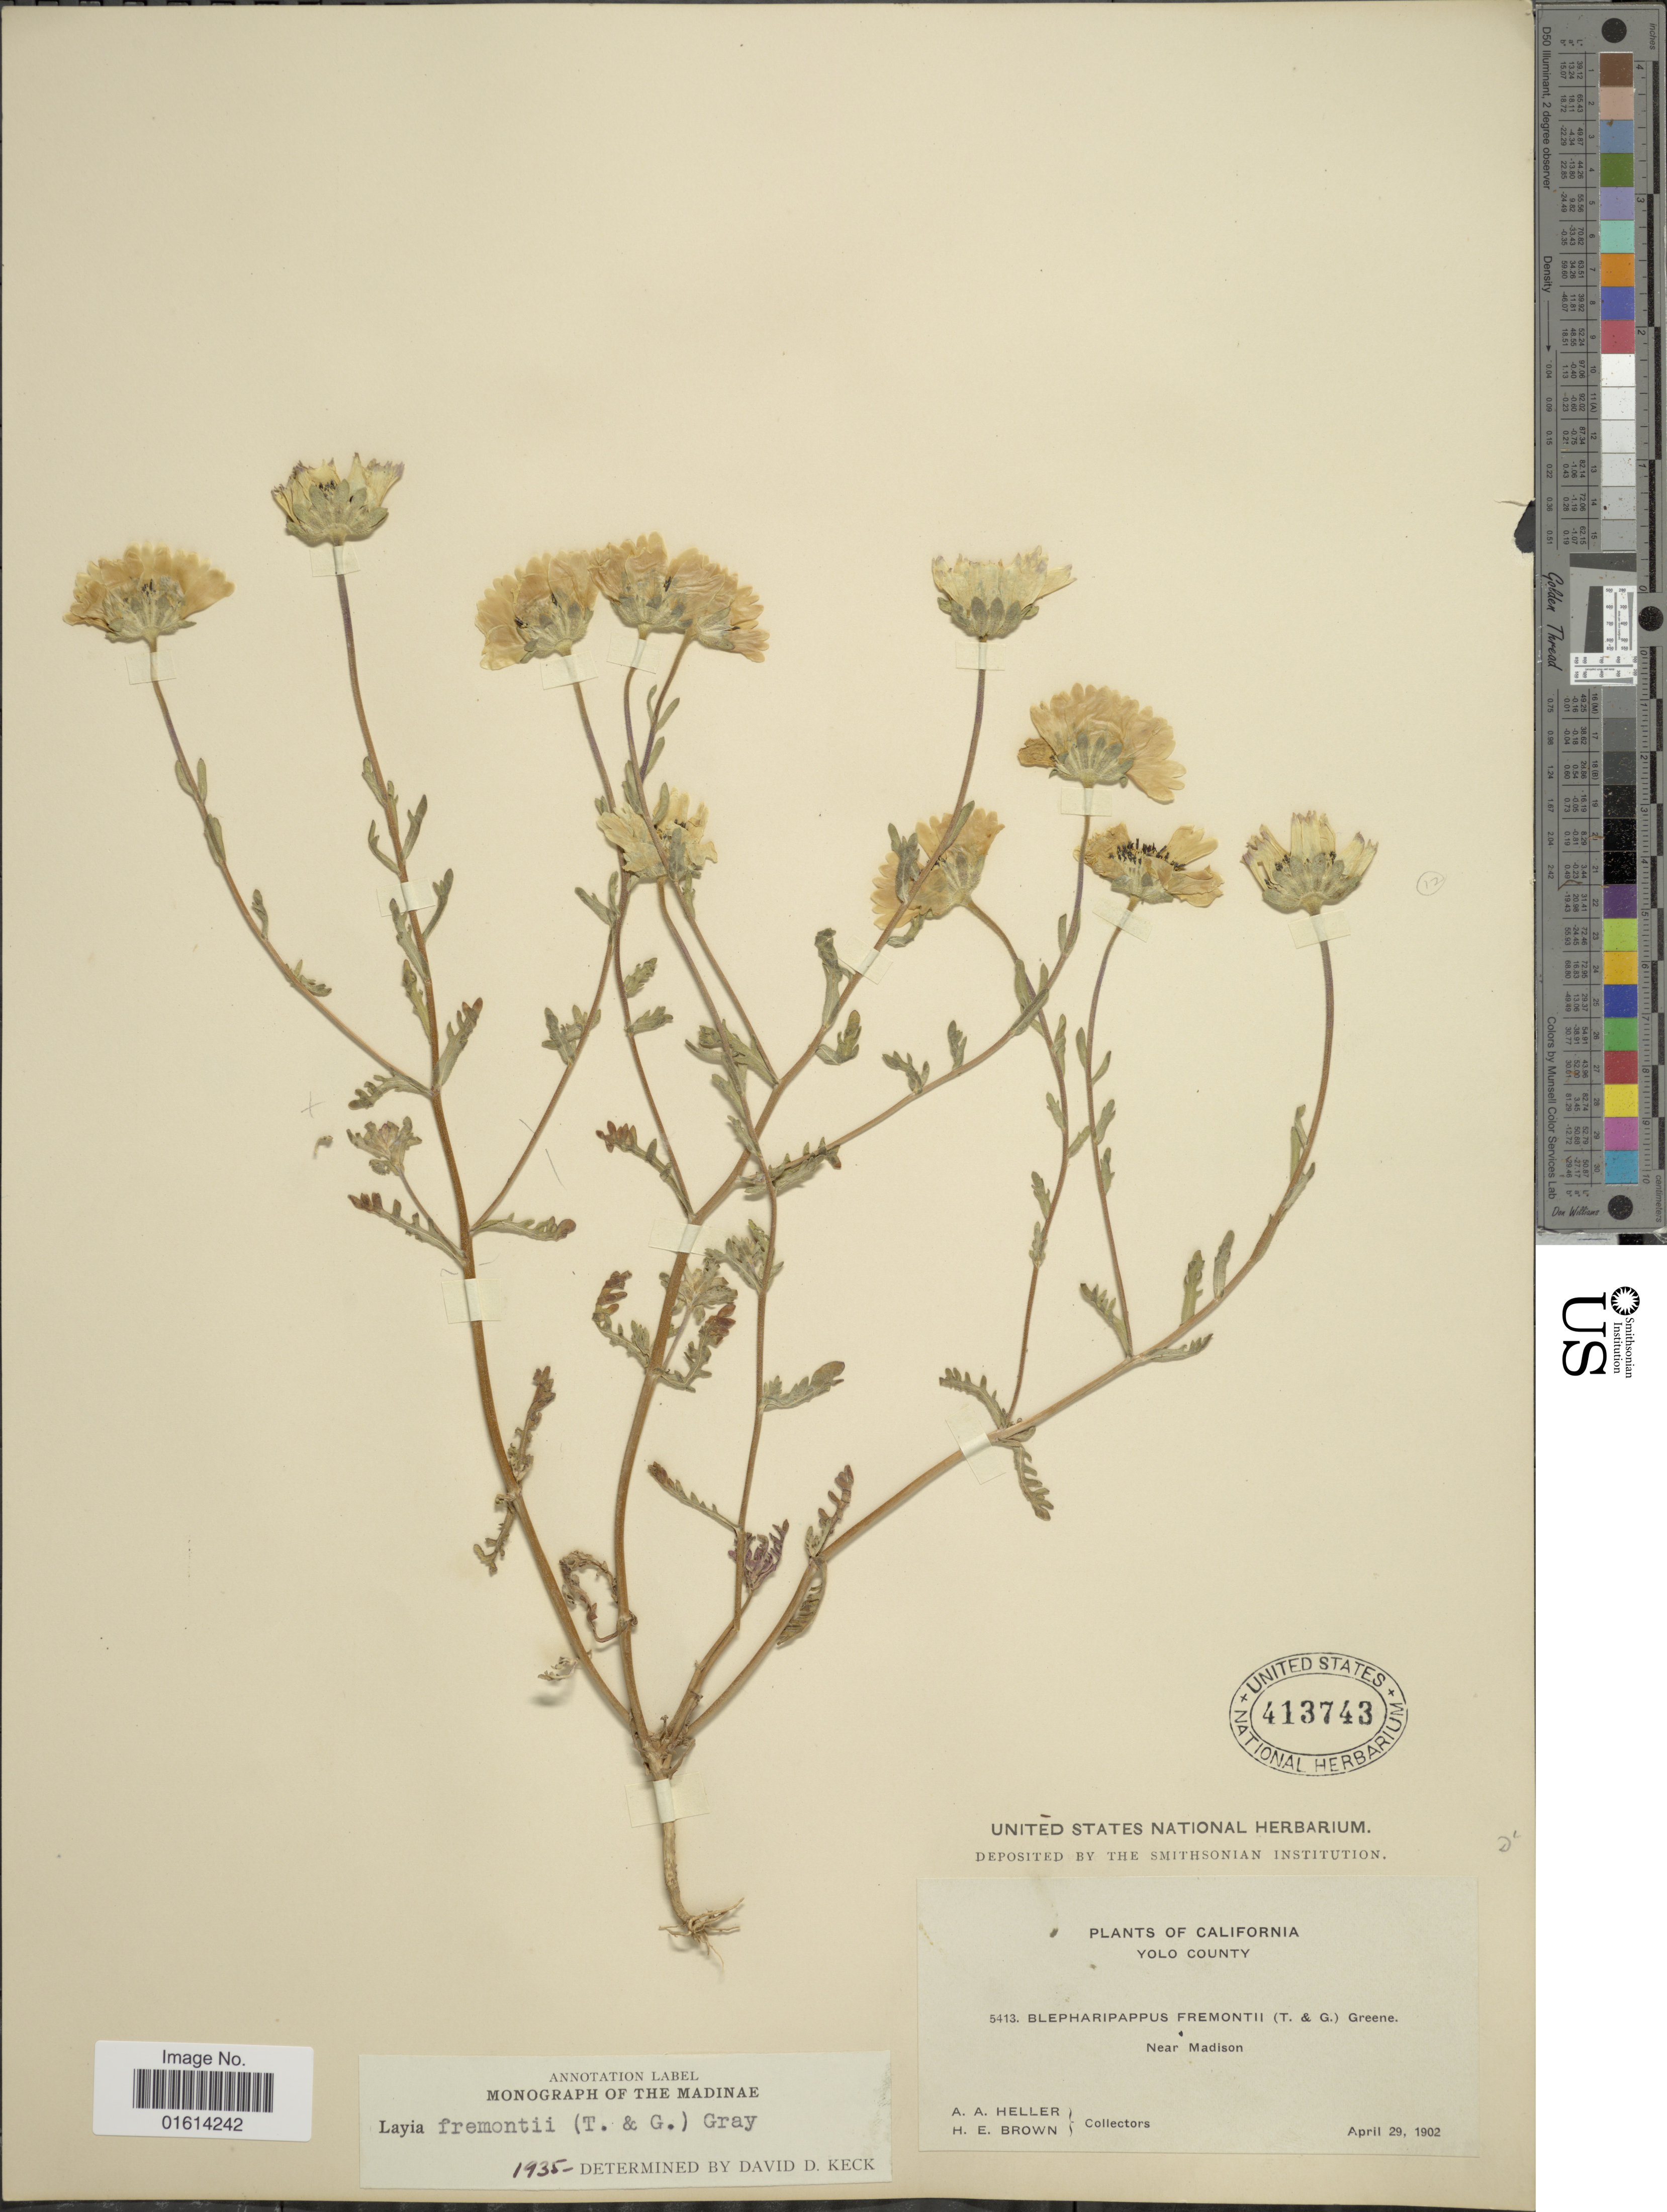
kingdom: Plantae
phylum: Tracheophyta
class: Magnoliopsida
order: Asterales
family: Asteraceae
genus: Layia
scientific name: Layia fremontii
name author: A. Gray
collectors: A. A. Heller & H. E. Brown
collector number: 5413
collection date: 1902-04-29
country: United States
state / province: California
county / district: Yolo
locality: Yolo County, near Madison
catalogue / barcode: US 413743